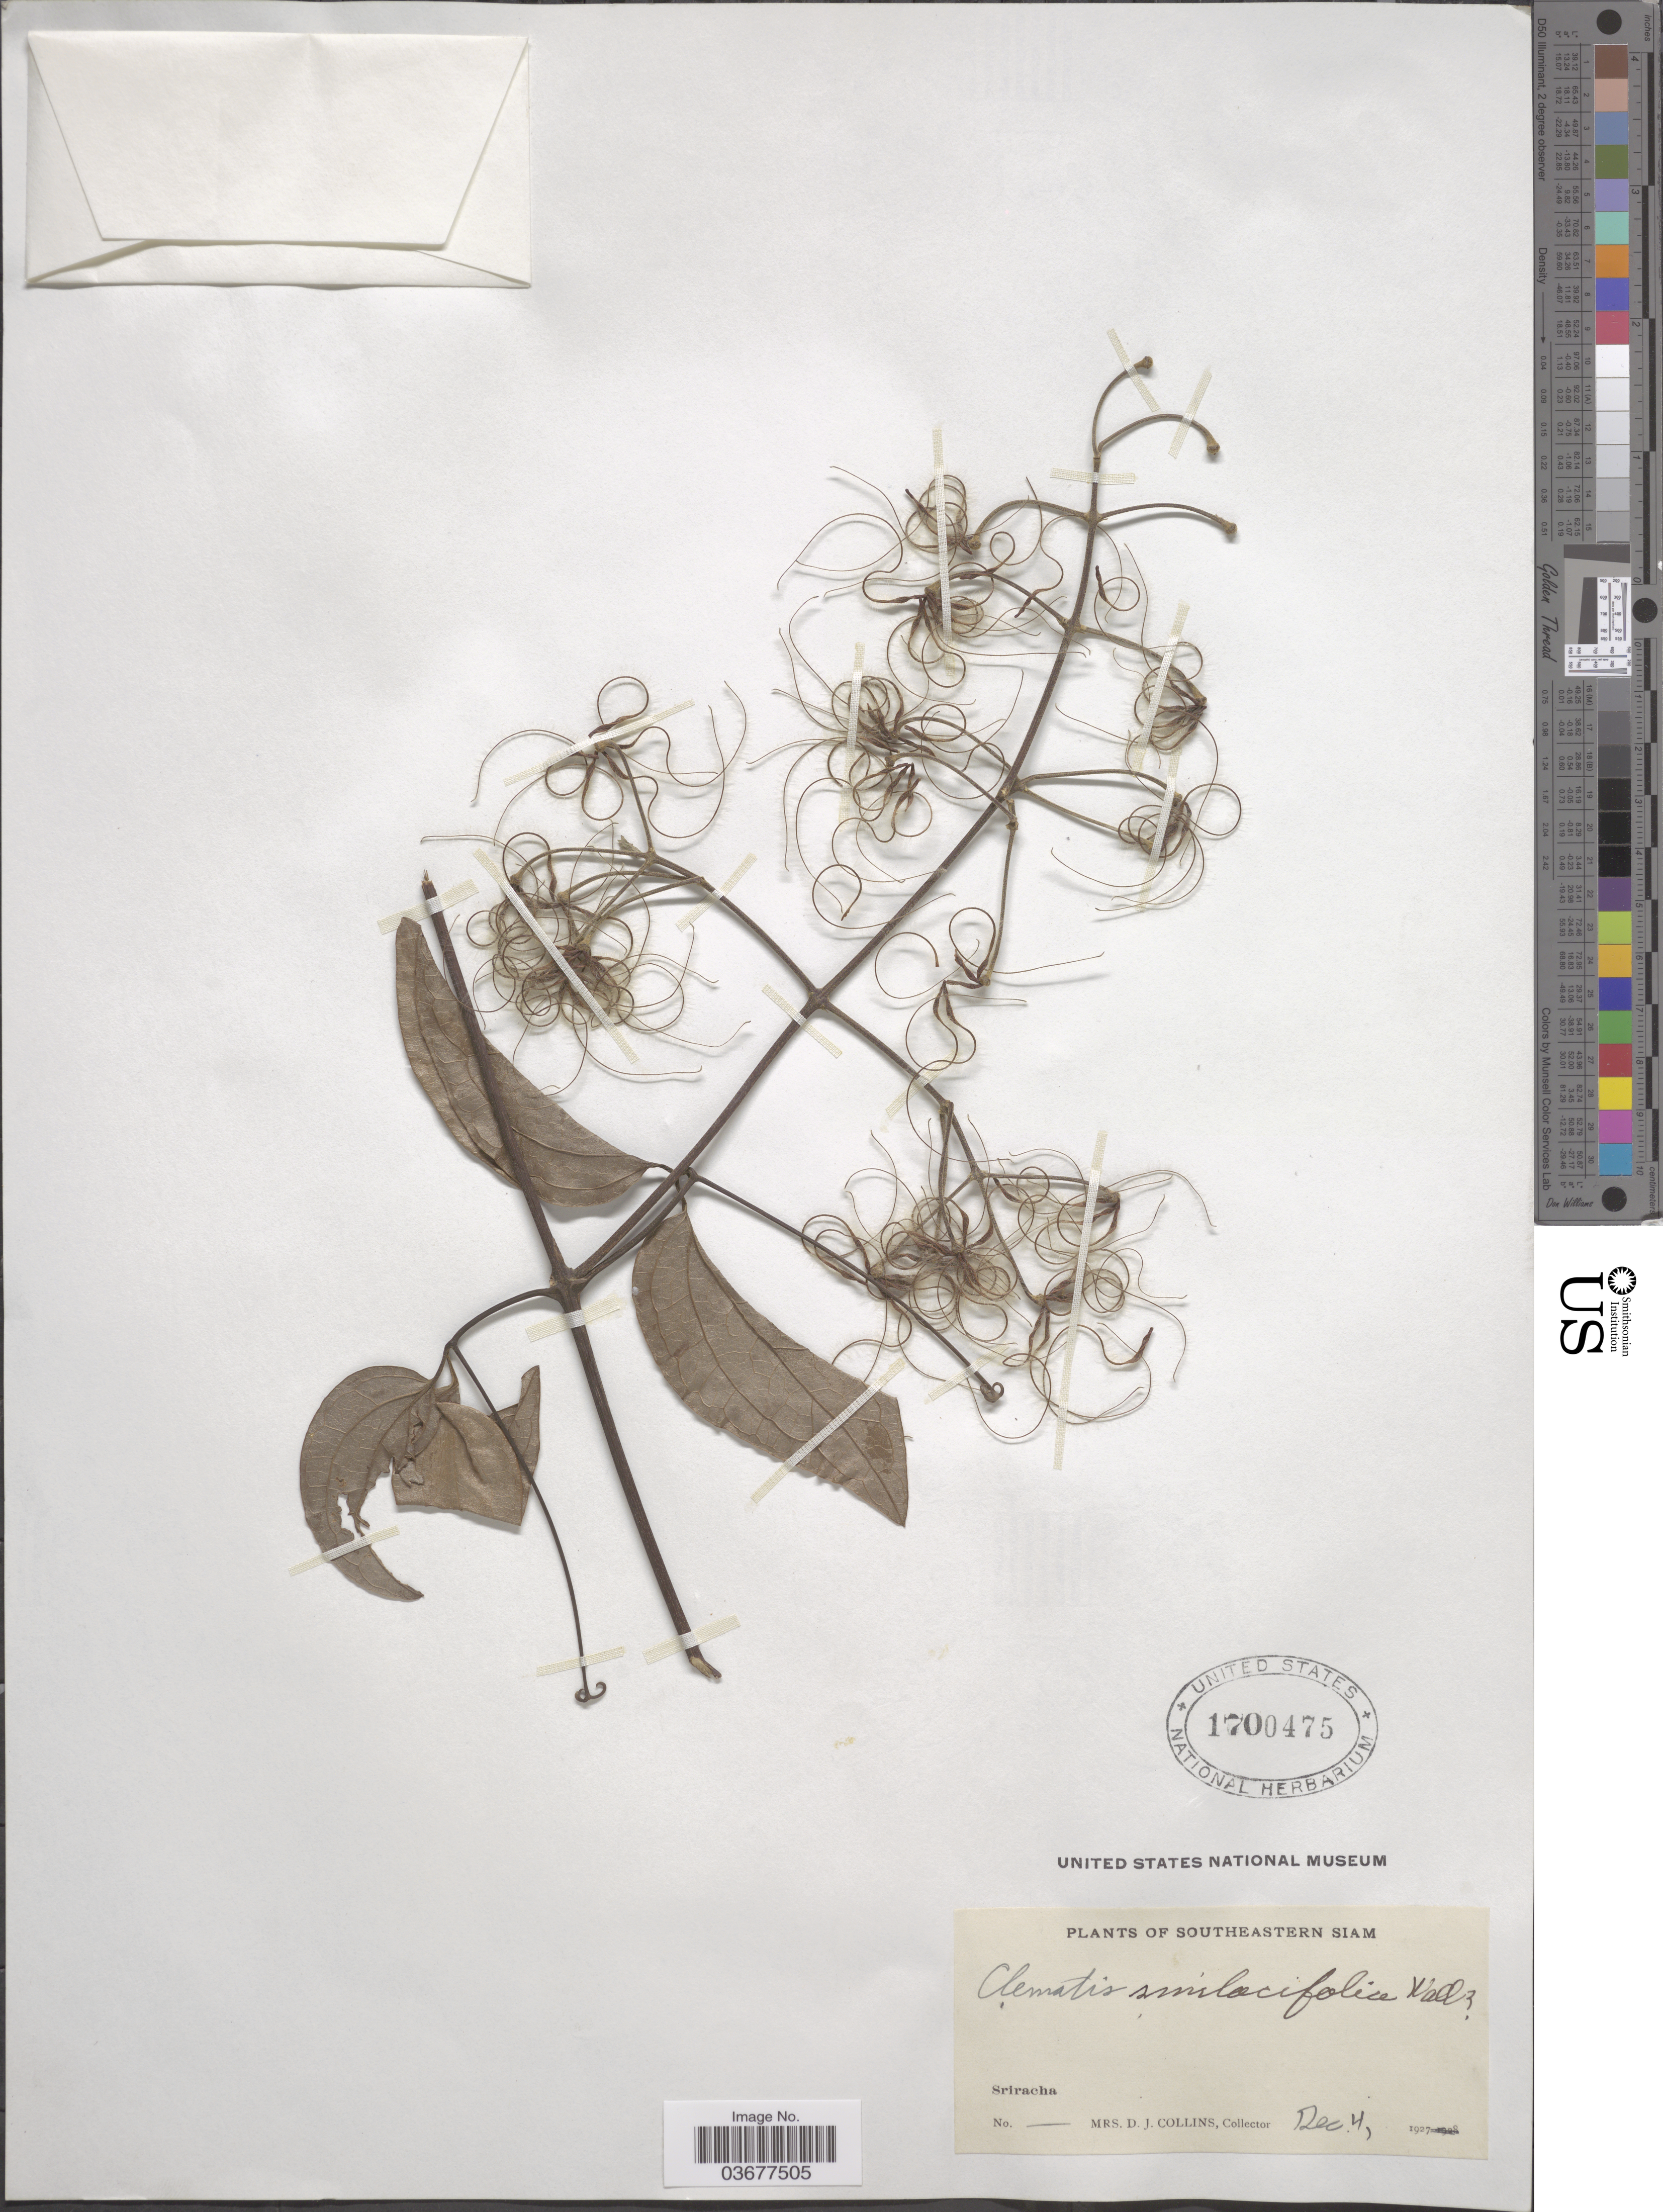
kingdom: Plantae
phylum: Tracheophyta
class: Magnoliopsida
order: Ranunculales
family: Ranunculaceae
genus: Clematis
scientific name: Clematis smilacifolia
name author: Wall.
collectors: Mrs. D. J. Collins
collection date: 1927-12-04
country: Thailand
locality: Southeastern Siam. Sriracha.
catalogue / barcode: US 1700475